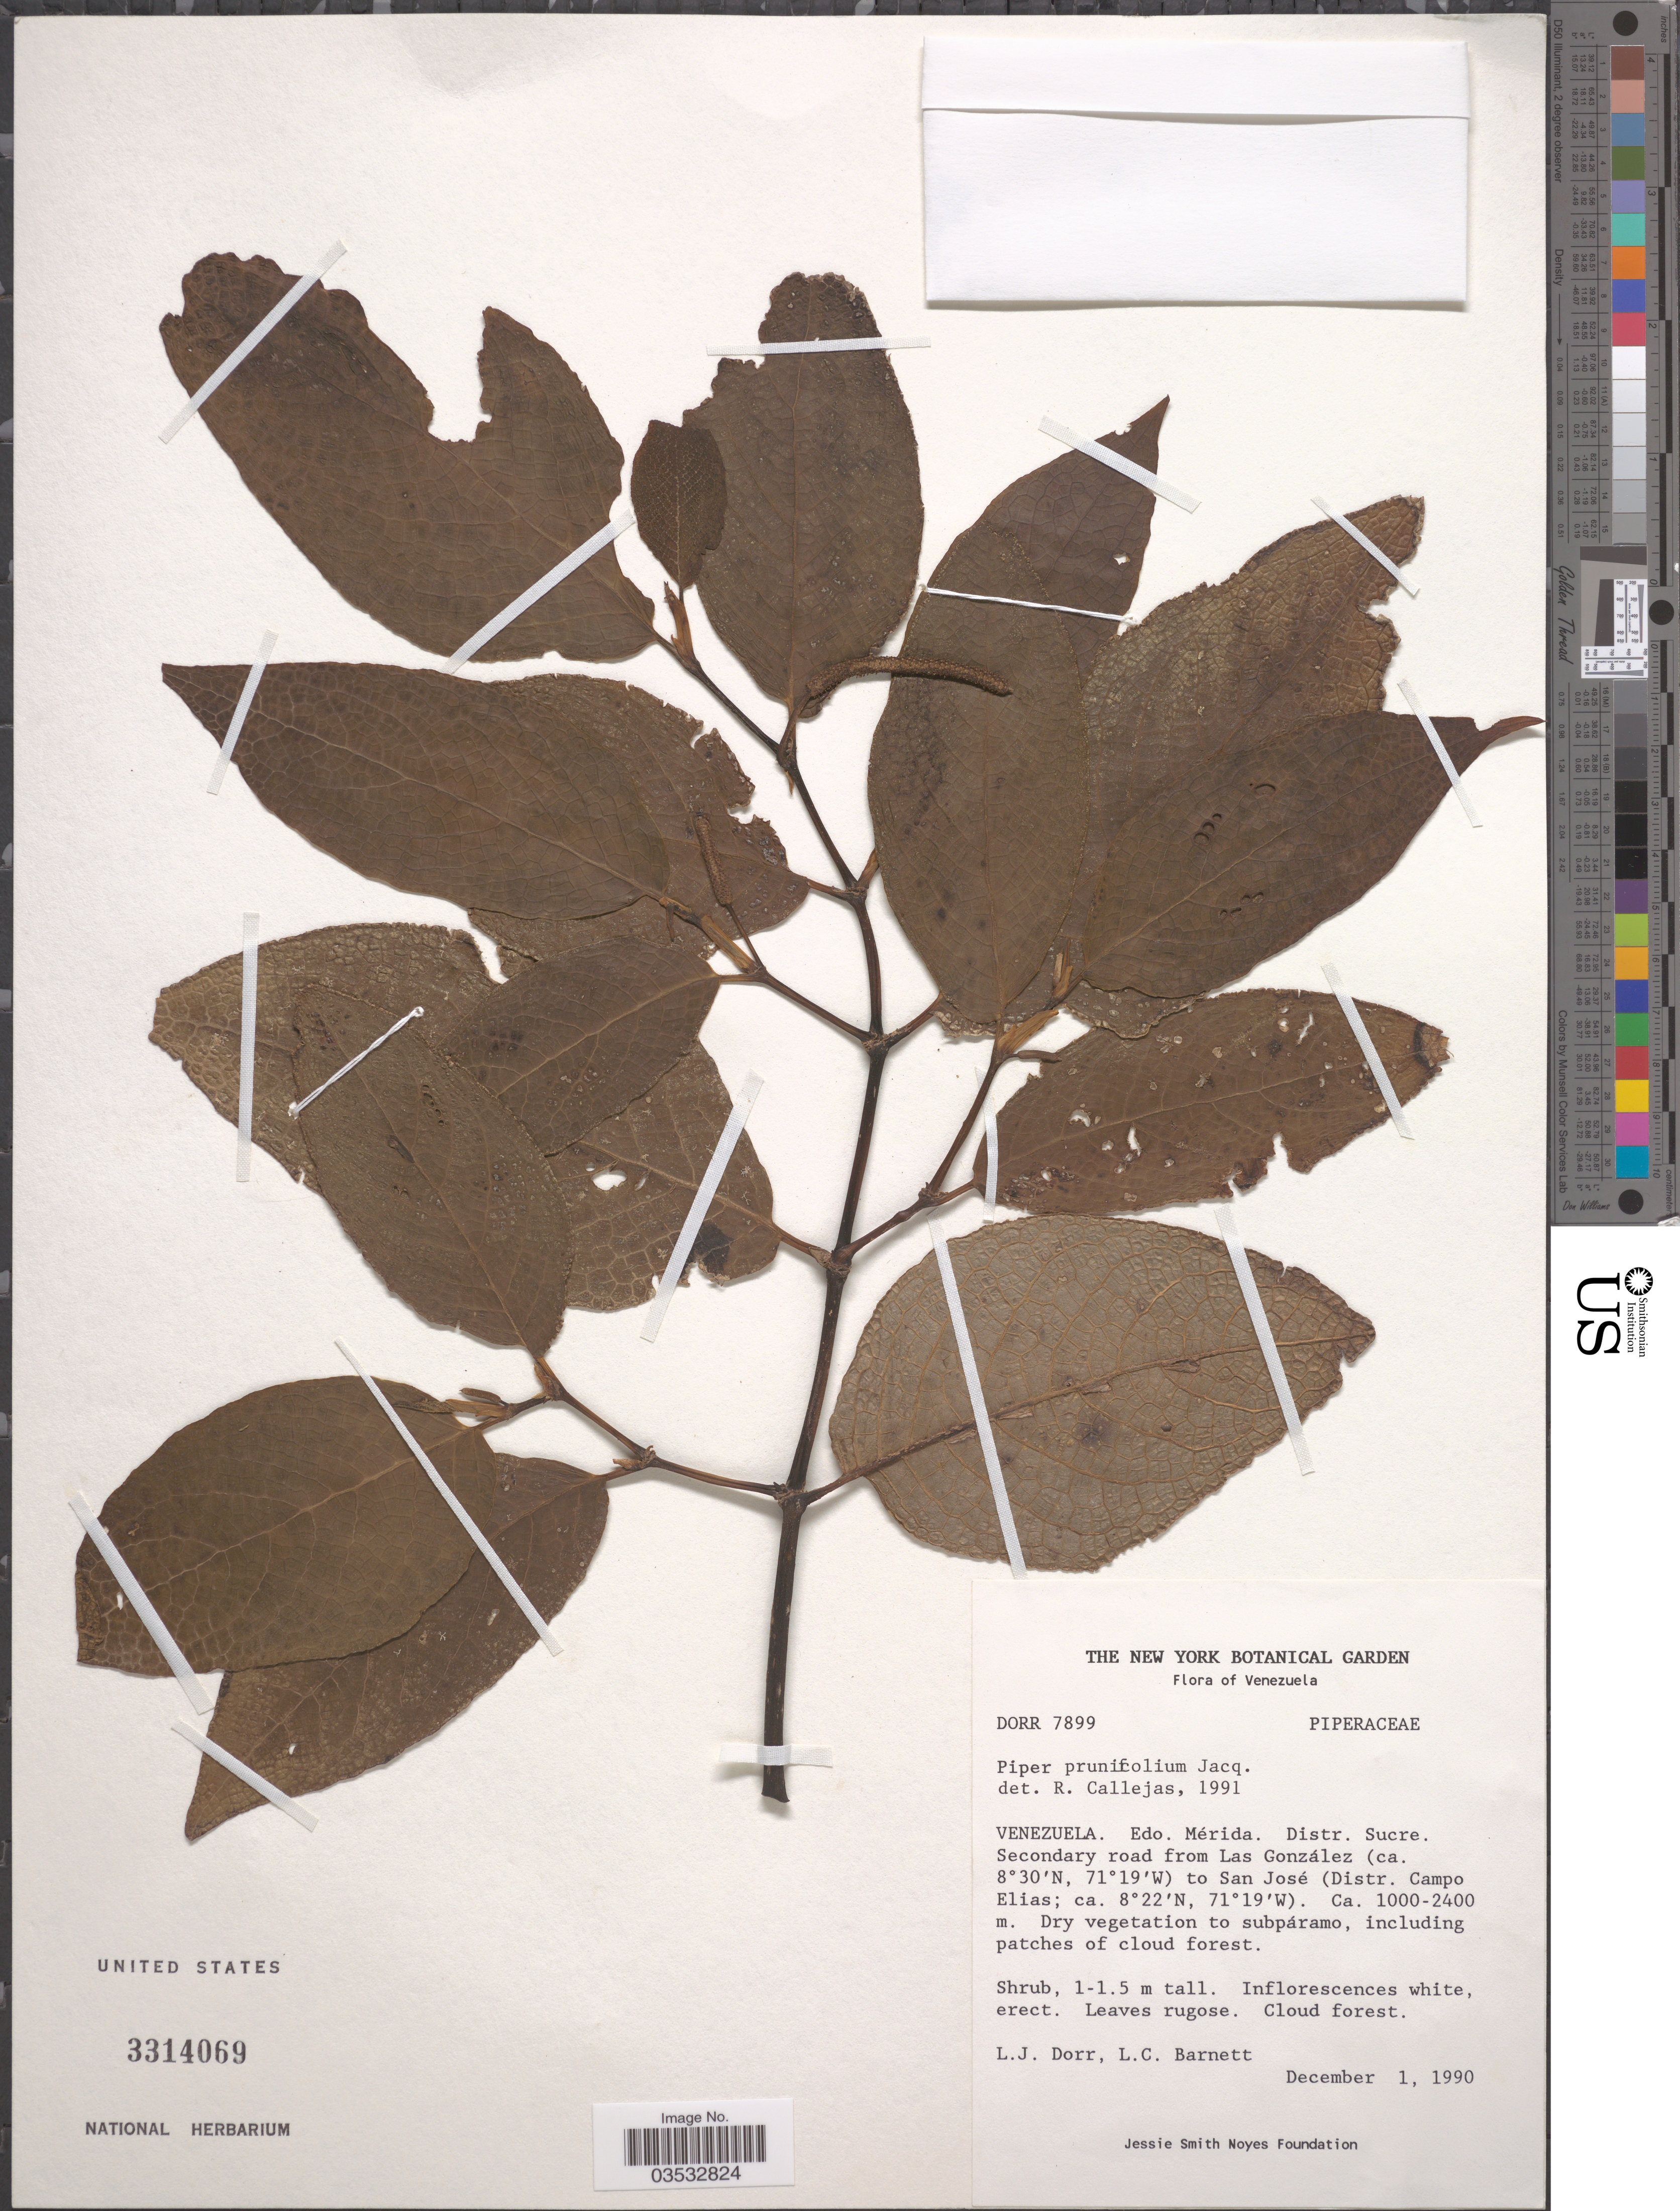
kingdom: Plantae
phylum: Tracheophyta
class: Magnoliopsida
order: Piperales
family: Piperaceae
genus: Piper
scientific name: Piper prunifolium var. prunifolium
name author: Jacq.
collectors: L. J. Dorr & L. C. Barnett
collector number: DORR 7899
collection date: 1990-12-01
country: Venezuela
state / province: Mérida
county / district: Campo Elías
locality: Secondary road from Las González to San José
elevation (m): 1000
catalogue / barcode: US 3314069